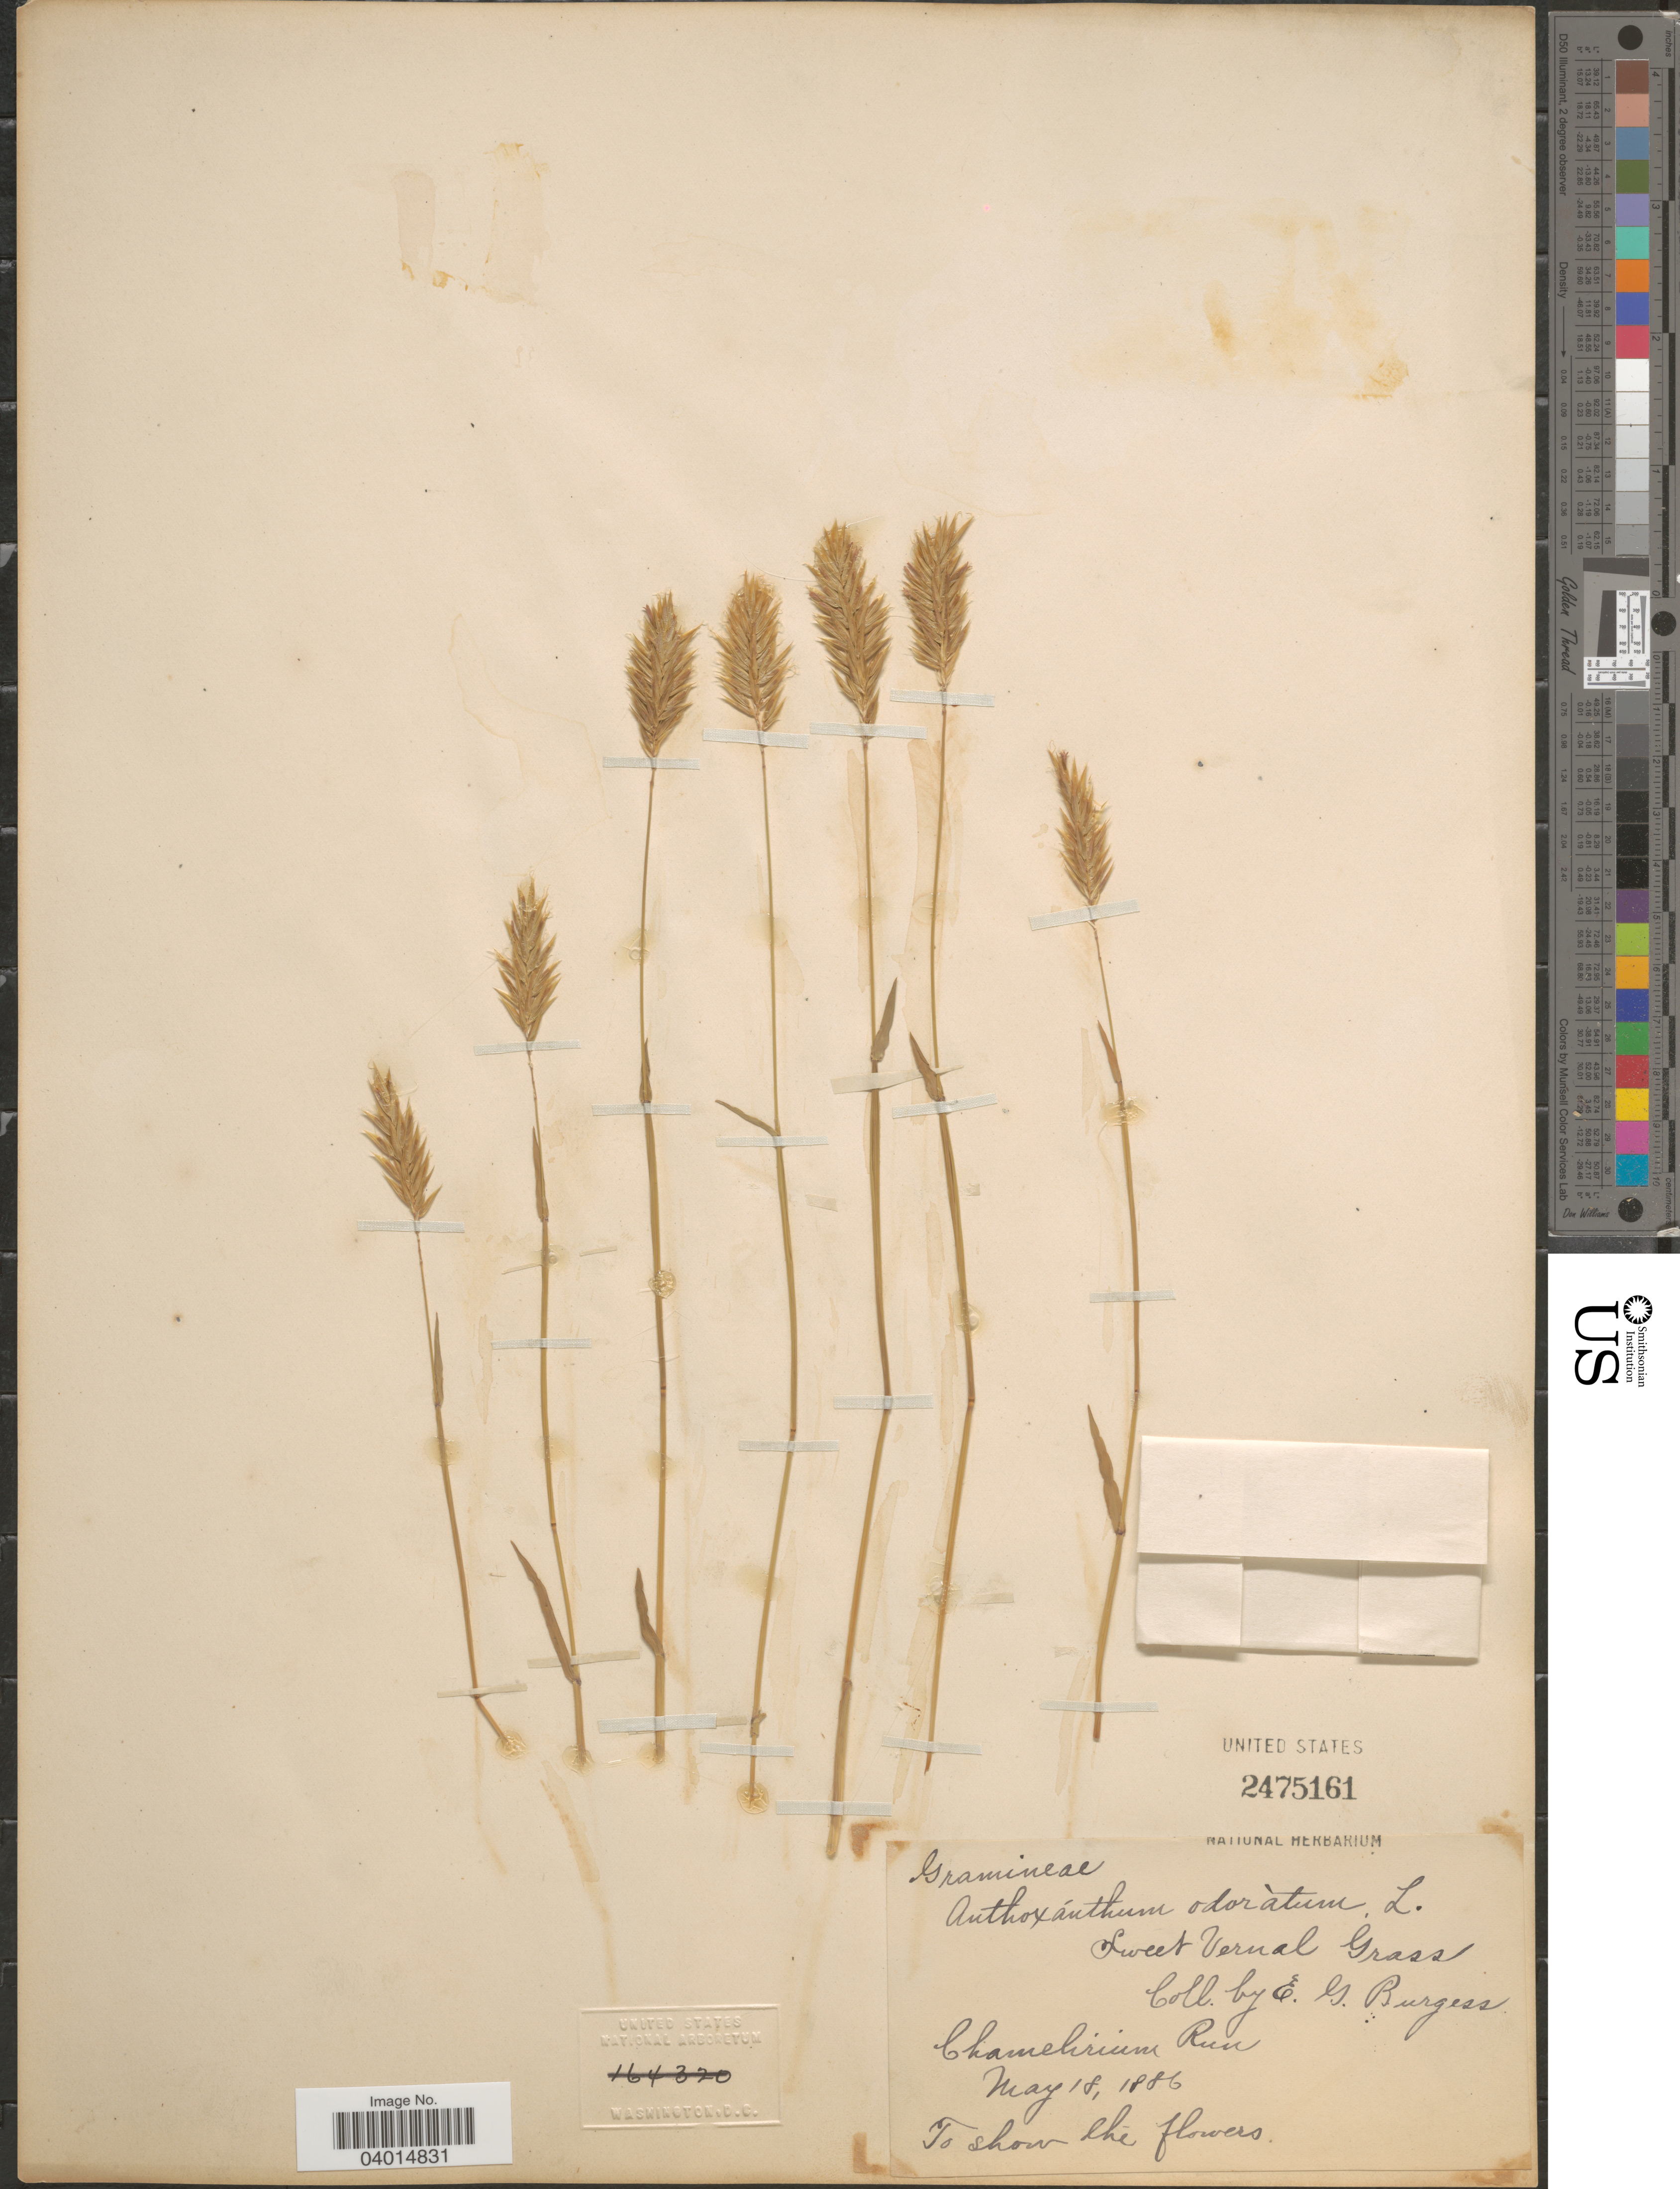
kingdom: Plantae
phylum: Tracheophyta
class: Liliopsida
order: Poales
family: Poaceae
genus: Anthoxanthum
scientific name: Anthoxanthum odoratum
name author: L.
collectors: E. Burgess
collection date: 1886-05-18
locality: Chamelirium Run.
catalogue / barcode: US 2475161